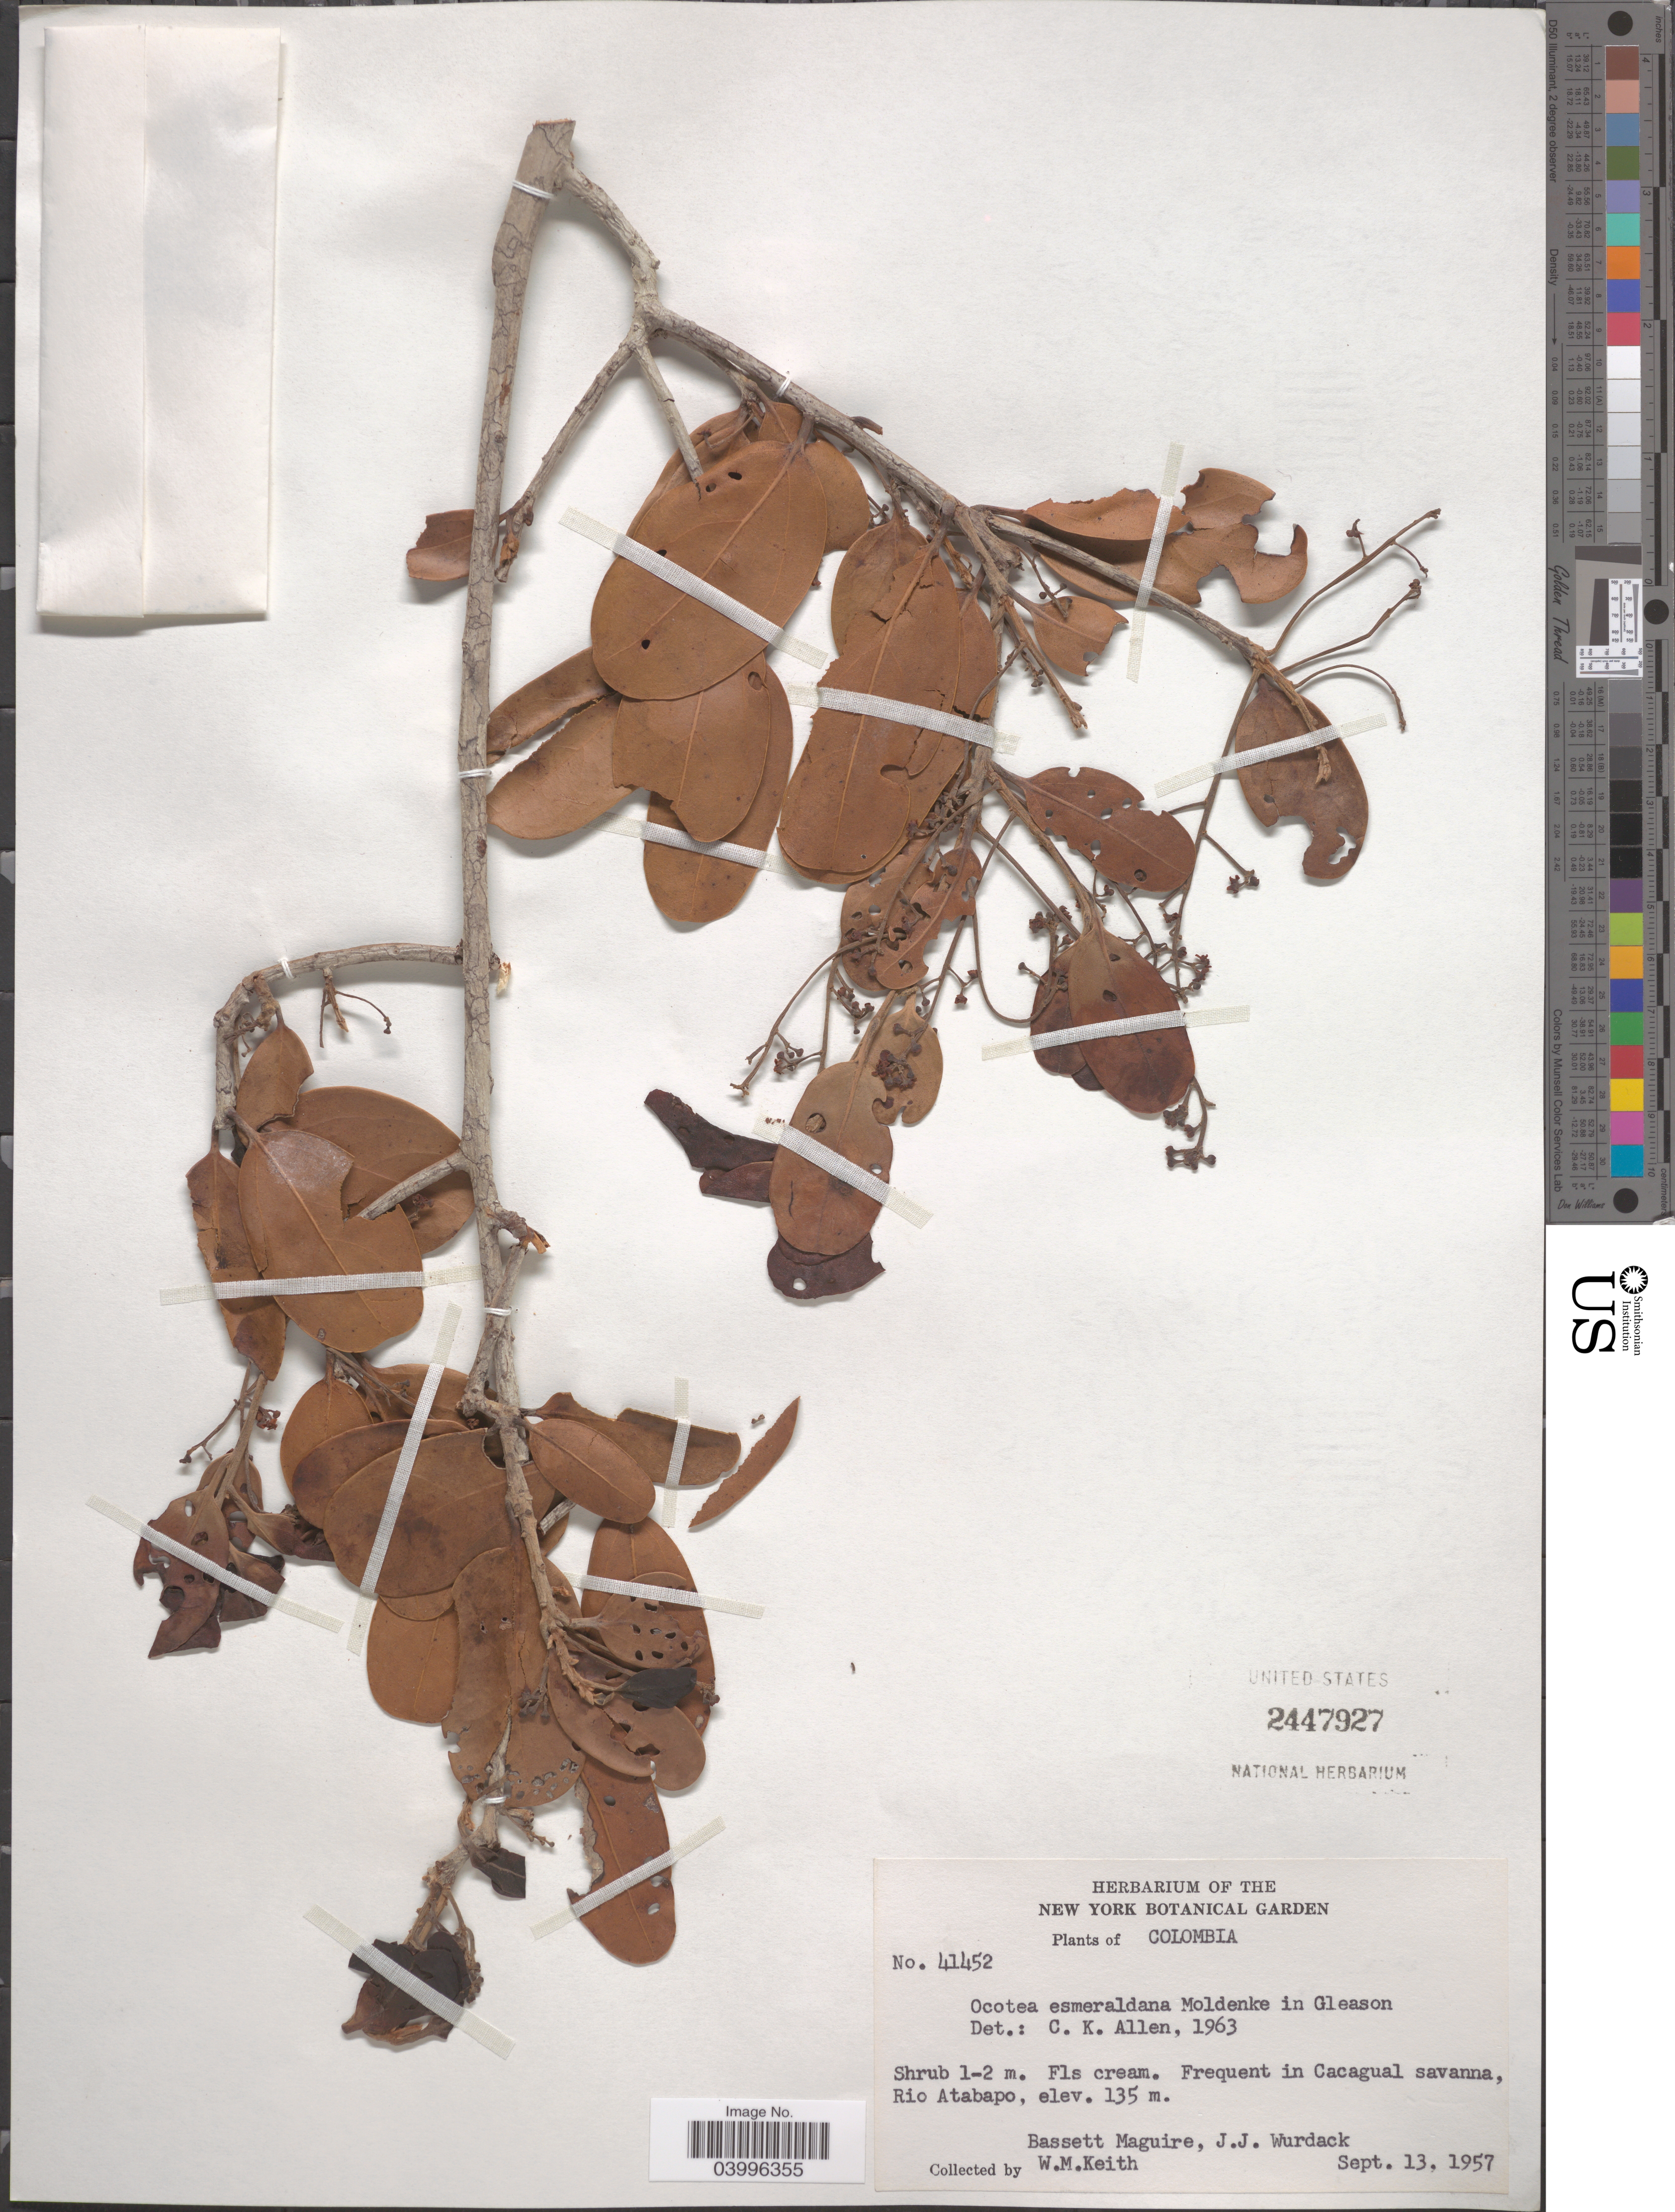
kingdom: Plantae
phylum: Tracheophyta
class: Magnoliopsida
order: Laurales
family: Lauraceae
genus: Ocotea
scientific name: Ocotea esmeraldana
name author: Moldenke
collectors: B. Maguire, J. J. Wurdack & W. Keith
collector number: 41452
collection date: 1957-09-13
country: Colombia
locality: Frequent in Cacagual savanna, Rio Atabapo.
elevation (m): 135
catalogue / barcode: US 2447927